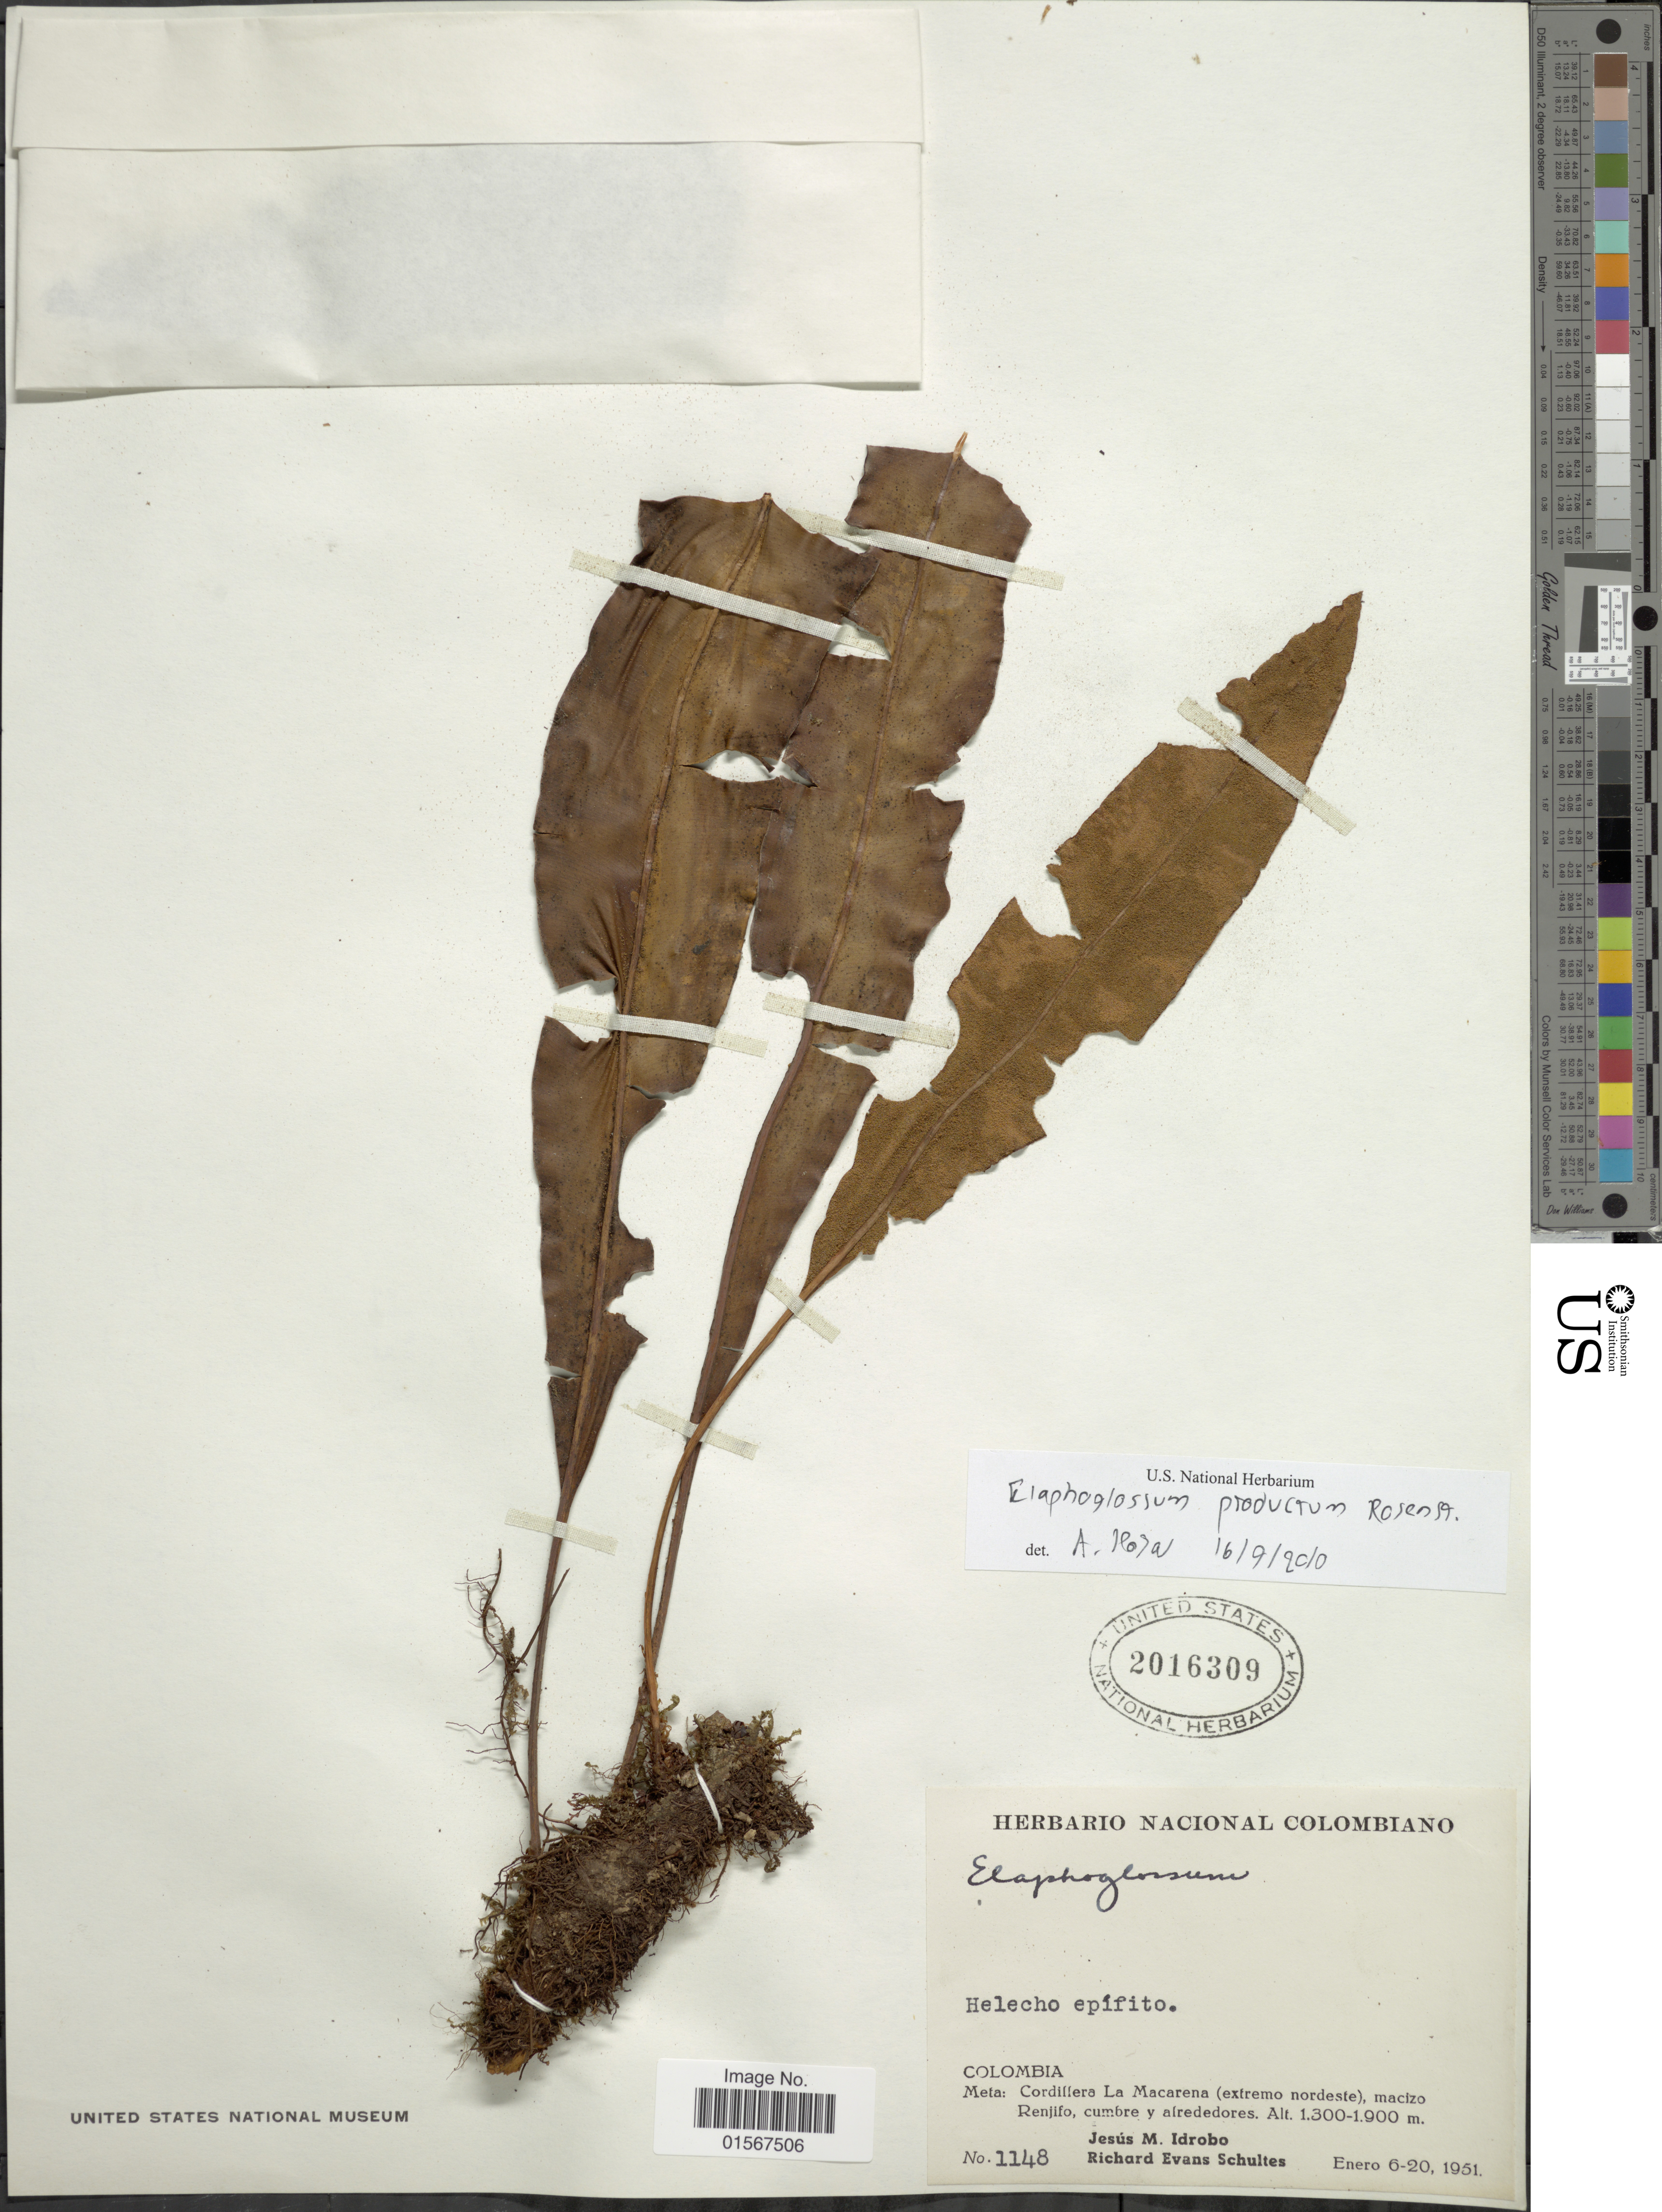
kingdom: Plantae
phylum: Tracheophyta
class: Polypodiopsida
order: Polypodiales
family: Dryopteridaceae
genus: Elaphoglossum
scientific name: Elaphoglossum productum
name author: Rosenst.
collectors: J. M. Idrobo & R. E. Schultes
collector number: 1148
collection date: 1951-01-06/1951-01-20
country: Colombia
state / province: Meta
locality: Colombia, Meta: Cordillera La Macarena (extremo nordeste), macizo Renjifo, cumbre y alrededores.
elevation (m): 1300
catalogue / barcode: US 2016309